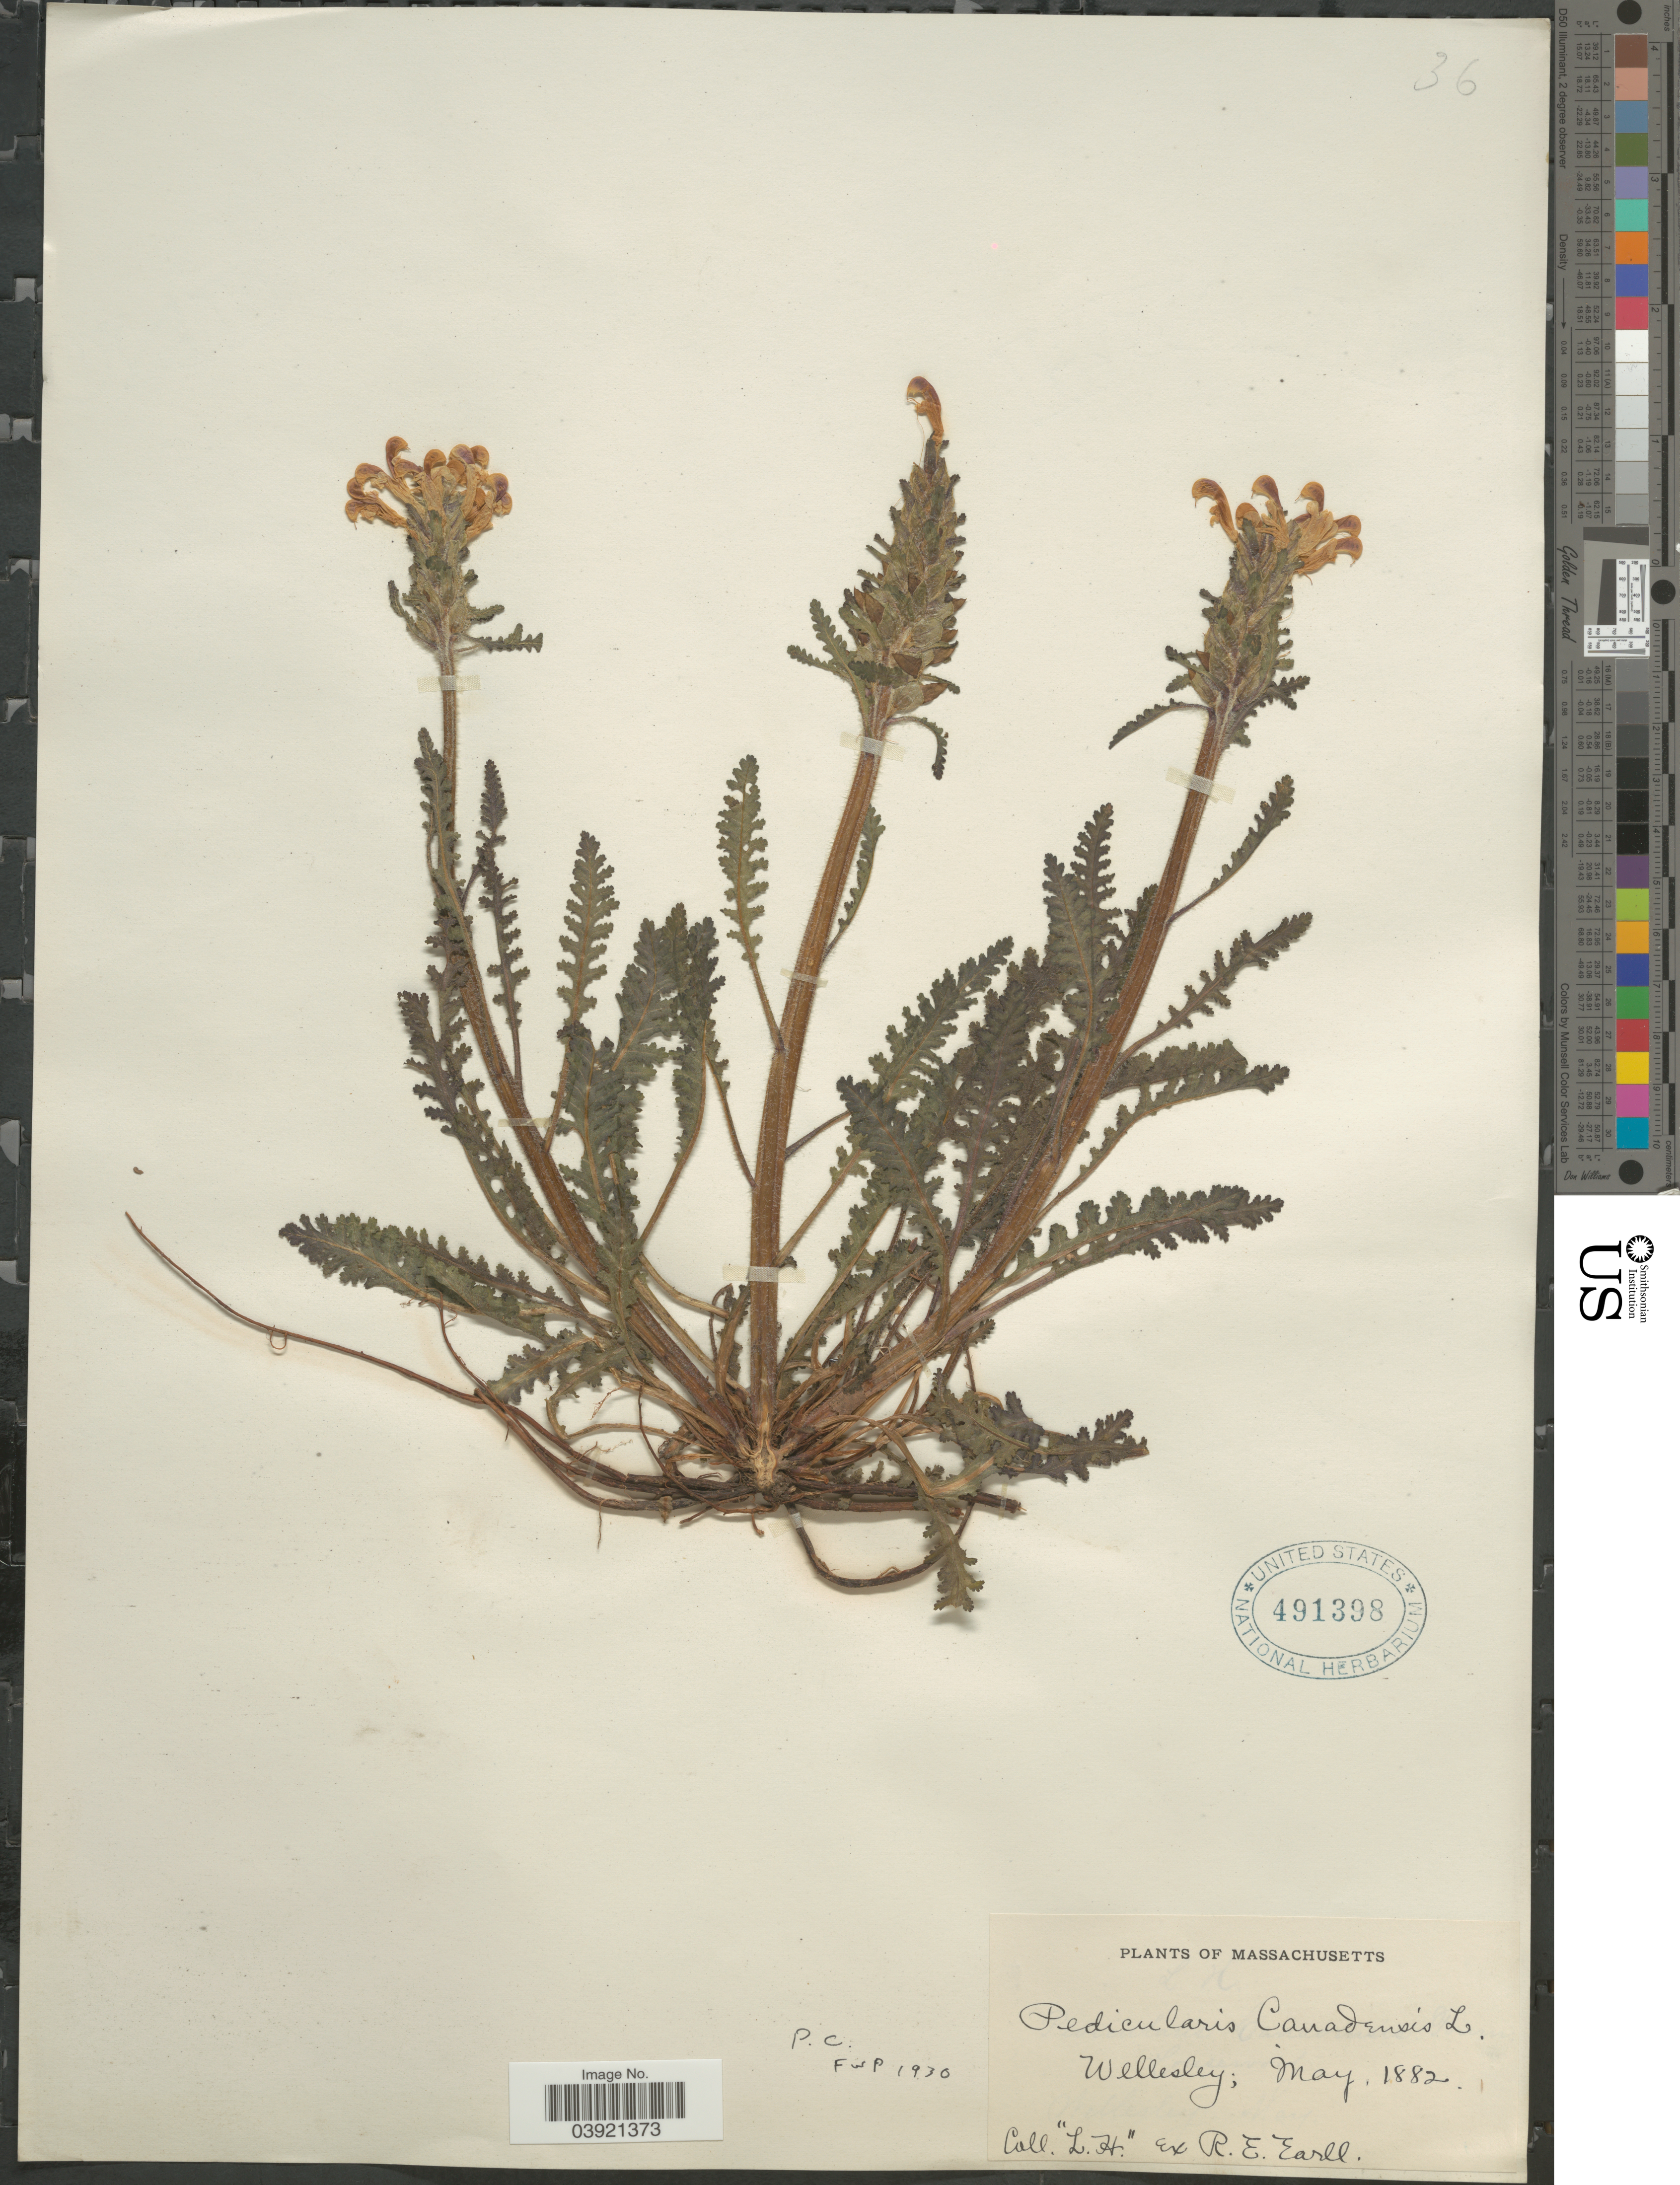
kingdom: Plantae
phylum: Tracheophyta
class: Magnoliopsida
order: Lamiales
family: Orobanchaceae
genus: Pedicularis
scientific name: Pedicularis canadensis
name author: L.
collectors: R. Earll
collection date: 1882-05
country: United States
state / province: Massachusetts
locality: Wellesley.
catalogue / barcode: US 491398